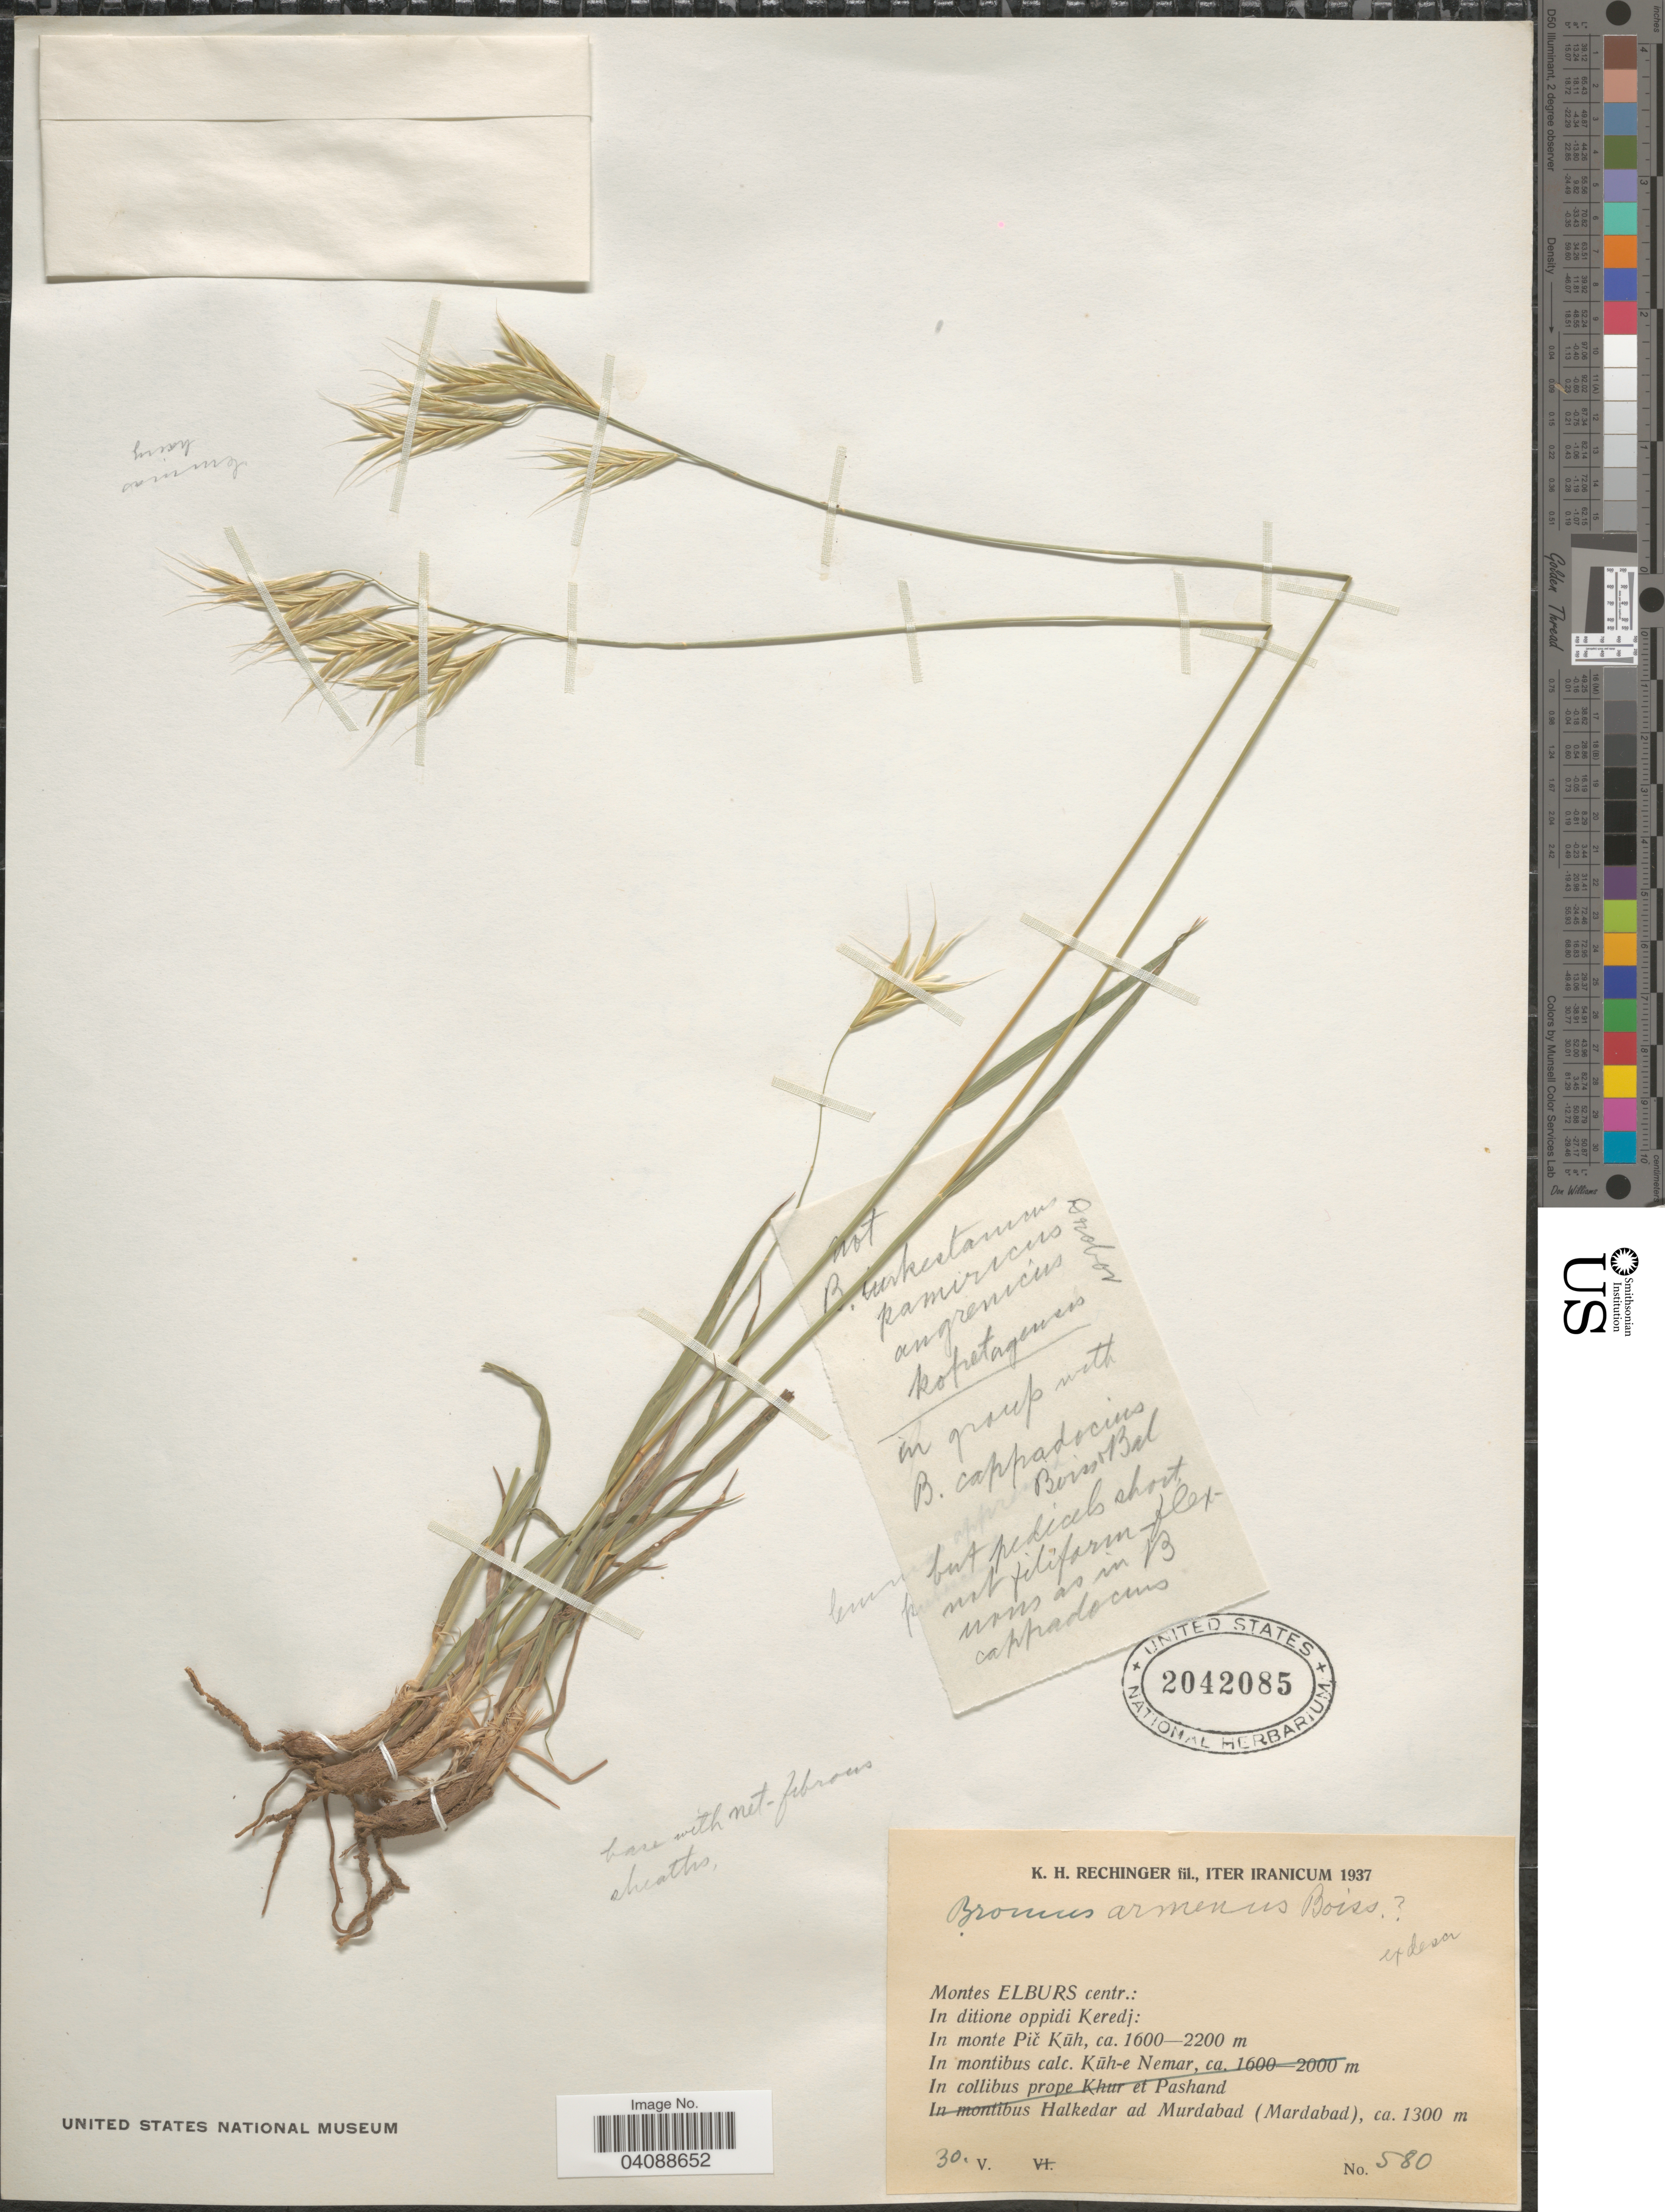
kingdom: Plantae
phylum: Tracheophyta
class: Liliopsida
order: Poales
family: Poaceae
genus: Bromus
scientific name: Bromus armenus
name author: Boiss.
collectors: K. H. Rechinger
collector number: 580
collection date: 1937-05-30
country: Iran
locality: Iter Iranicum 1937. Montes Elburs centr.: In ditione oppidi Keredj: In monte Pic Küh.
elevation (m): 1600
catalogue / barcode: US 2042085